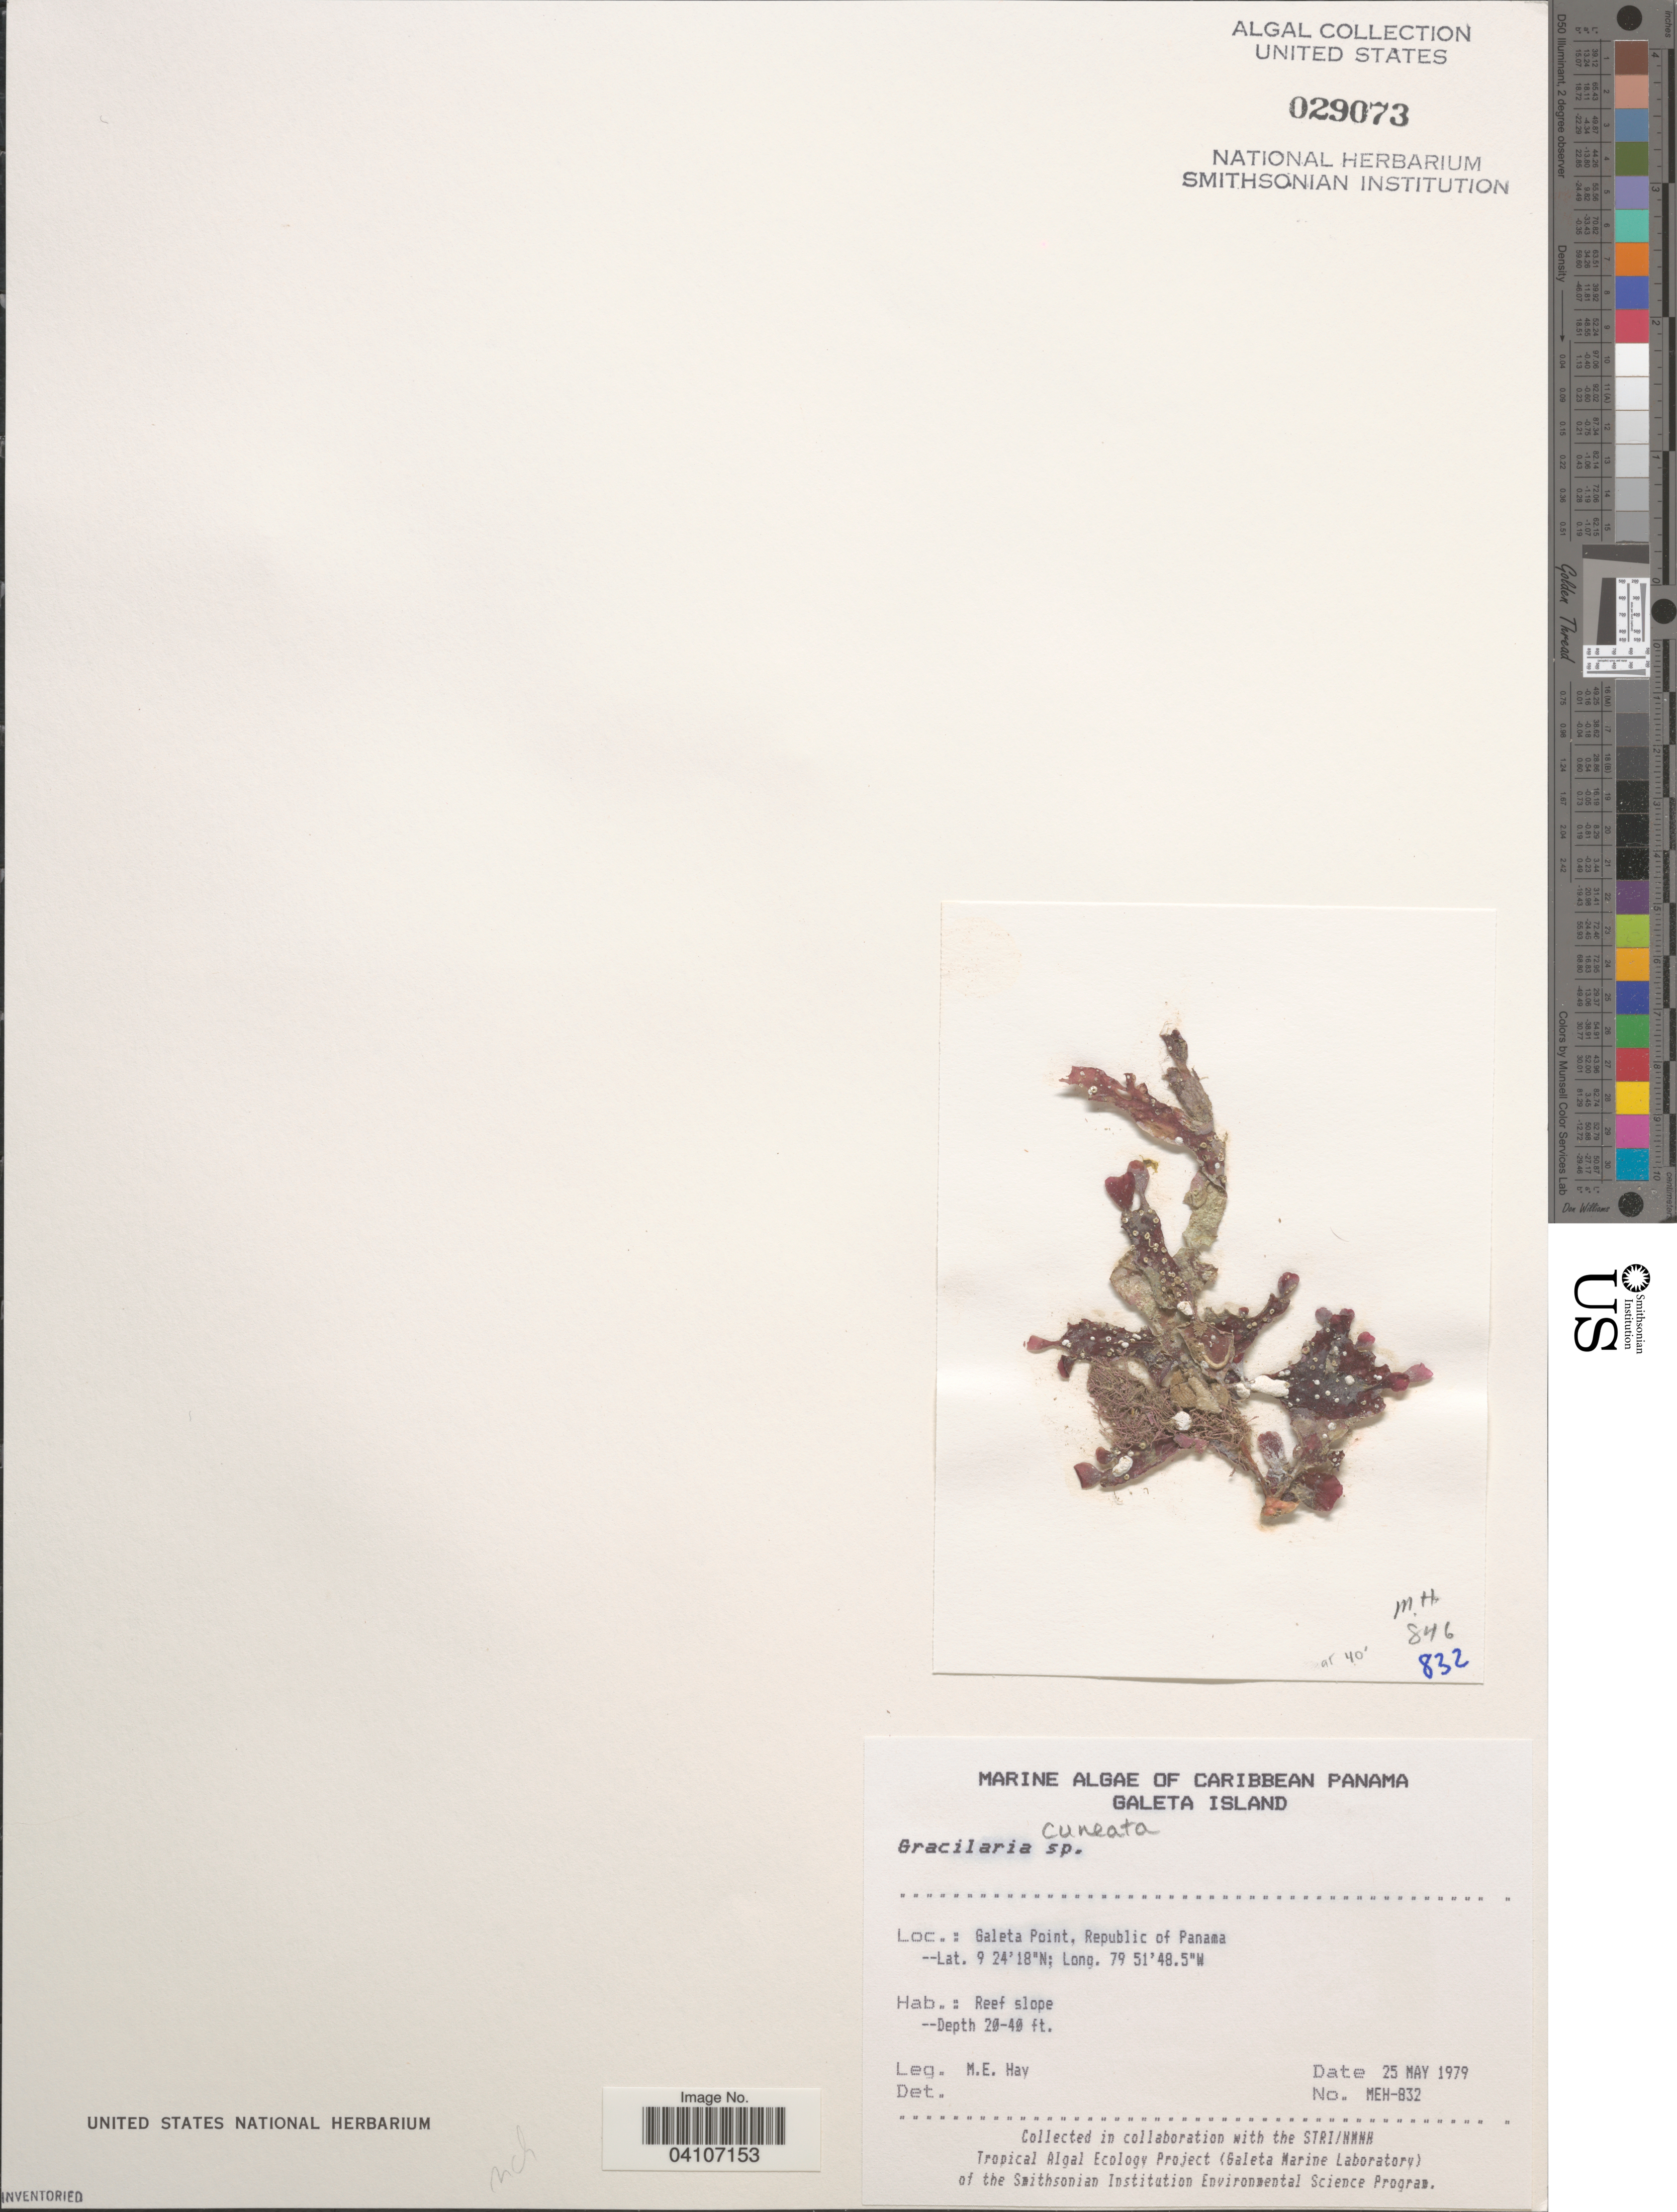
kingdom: Plantae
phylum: Rhodophyta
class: Florideophyceae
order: Gracilariales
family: Gracilariaceae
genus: Gracilaria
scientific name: Gracilaria cuneata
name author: Aresch.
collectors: M. E. Hay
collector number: MEH-832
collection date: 1979-05-25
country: Panama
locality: Caribbean Panama. Galeta Island. Galeta Point, Republic of Panama.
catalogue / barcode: US 29073